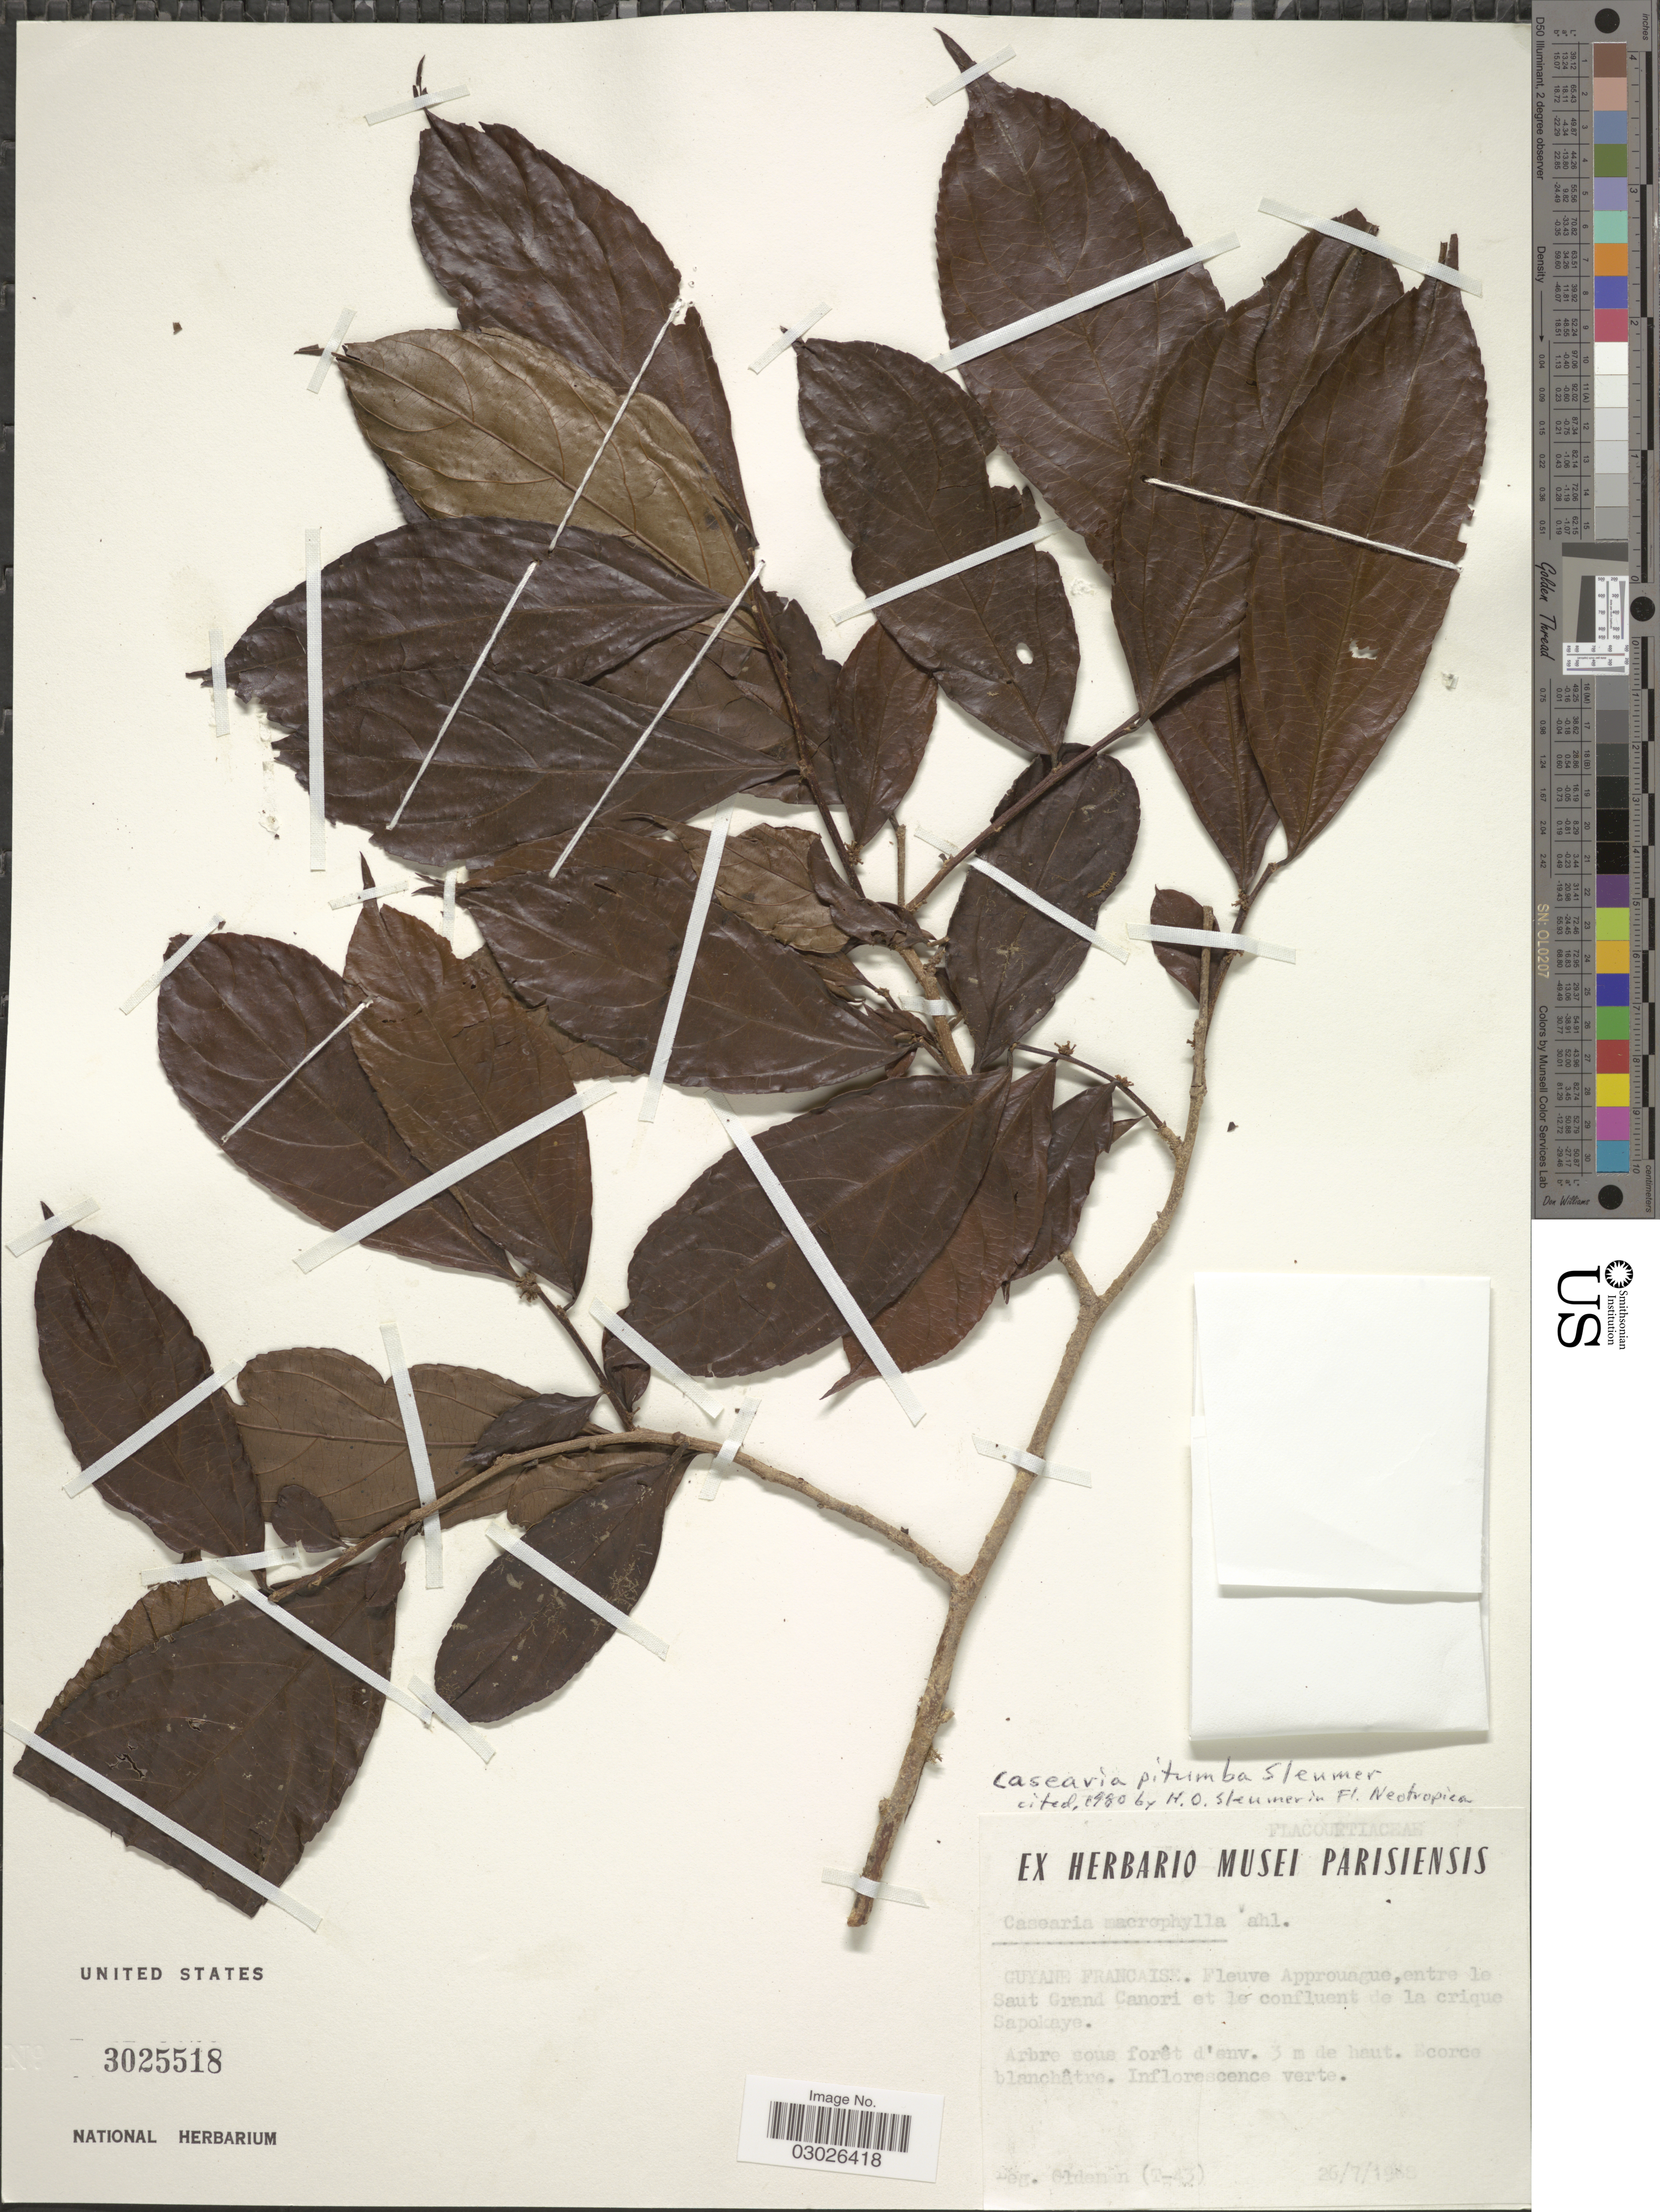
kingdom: Plantae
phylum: Tracheophyta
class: Magnoliopsida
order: Malpighiales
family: Salicaceae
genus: Casearia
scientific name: Casearia pitumba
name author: Sleumer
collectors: -- Oldeman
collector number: T-43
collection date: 1980-07-26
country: French Guiana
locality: Fleuve Approuague, entre le Saut Grand Canori et le confluent de la crique Sapokaye.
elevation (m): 3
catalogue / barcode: US 3025518